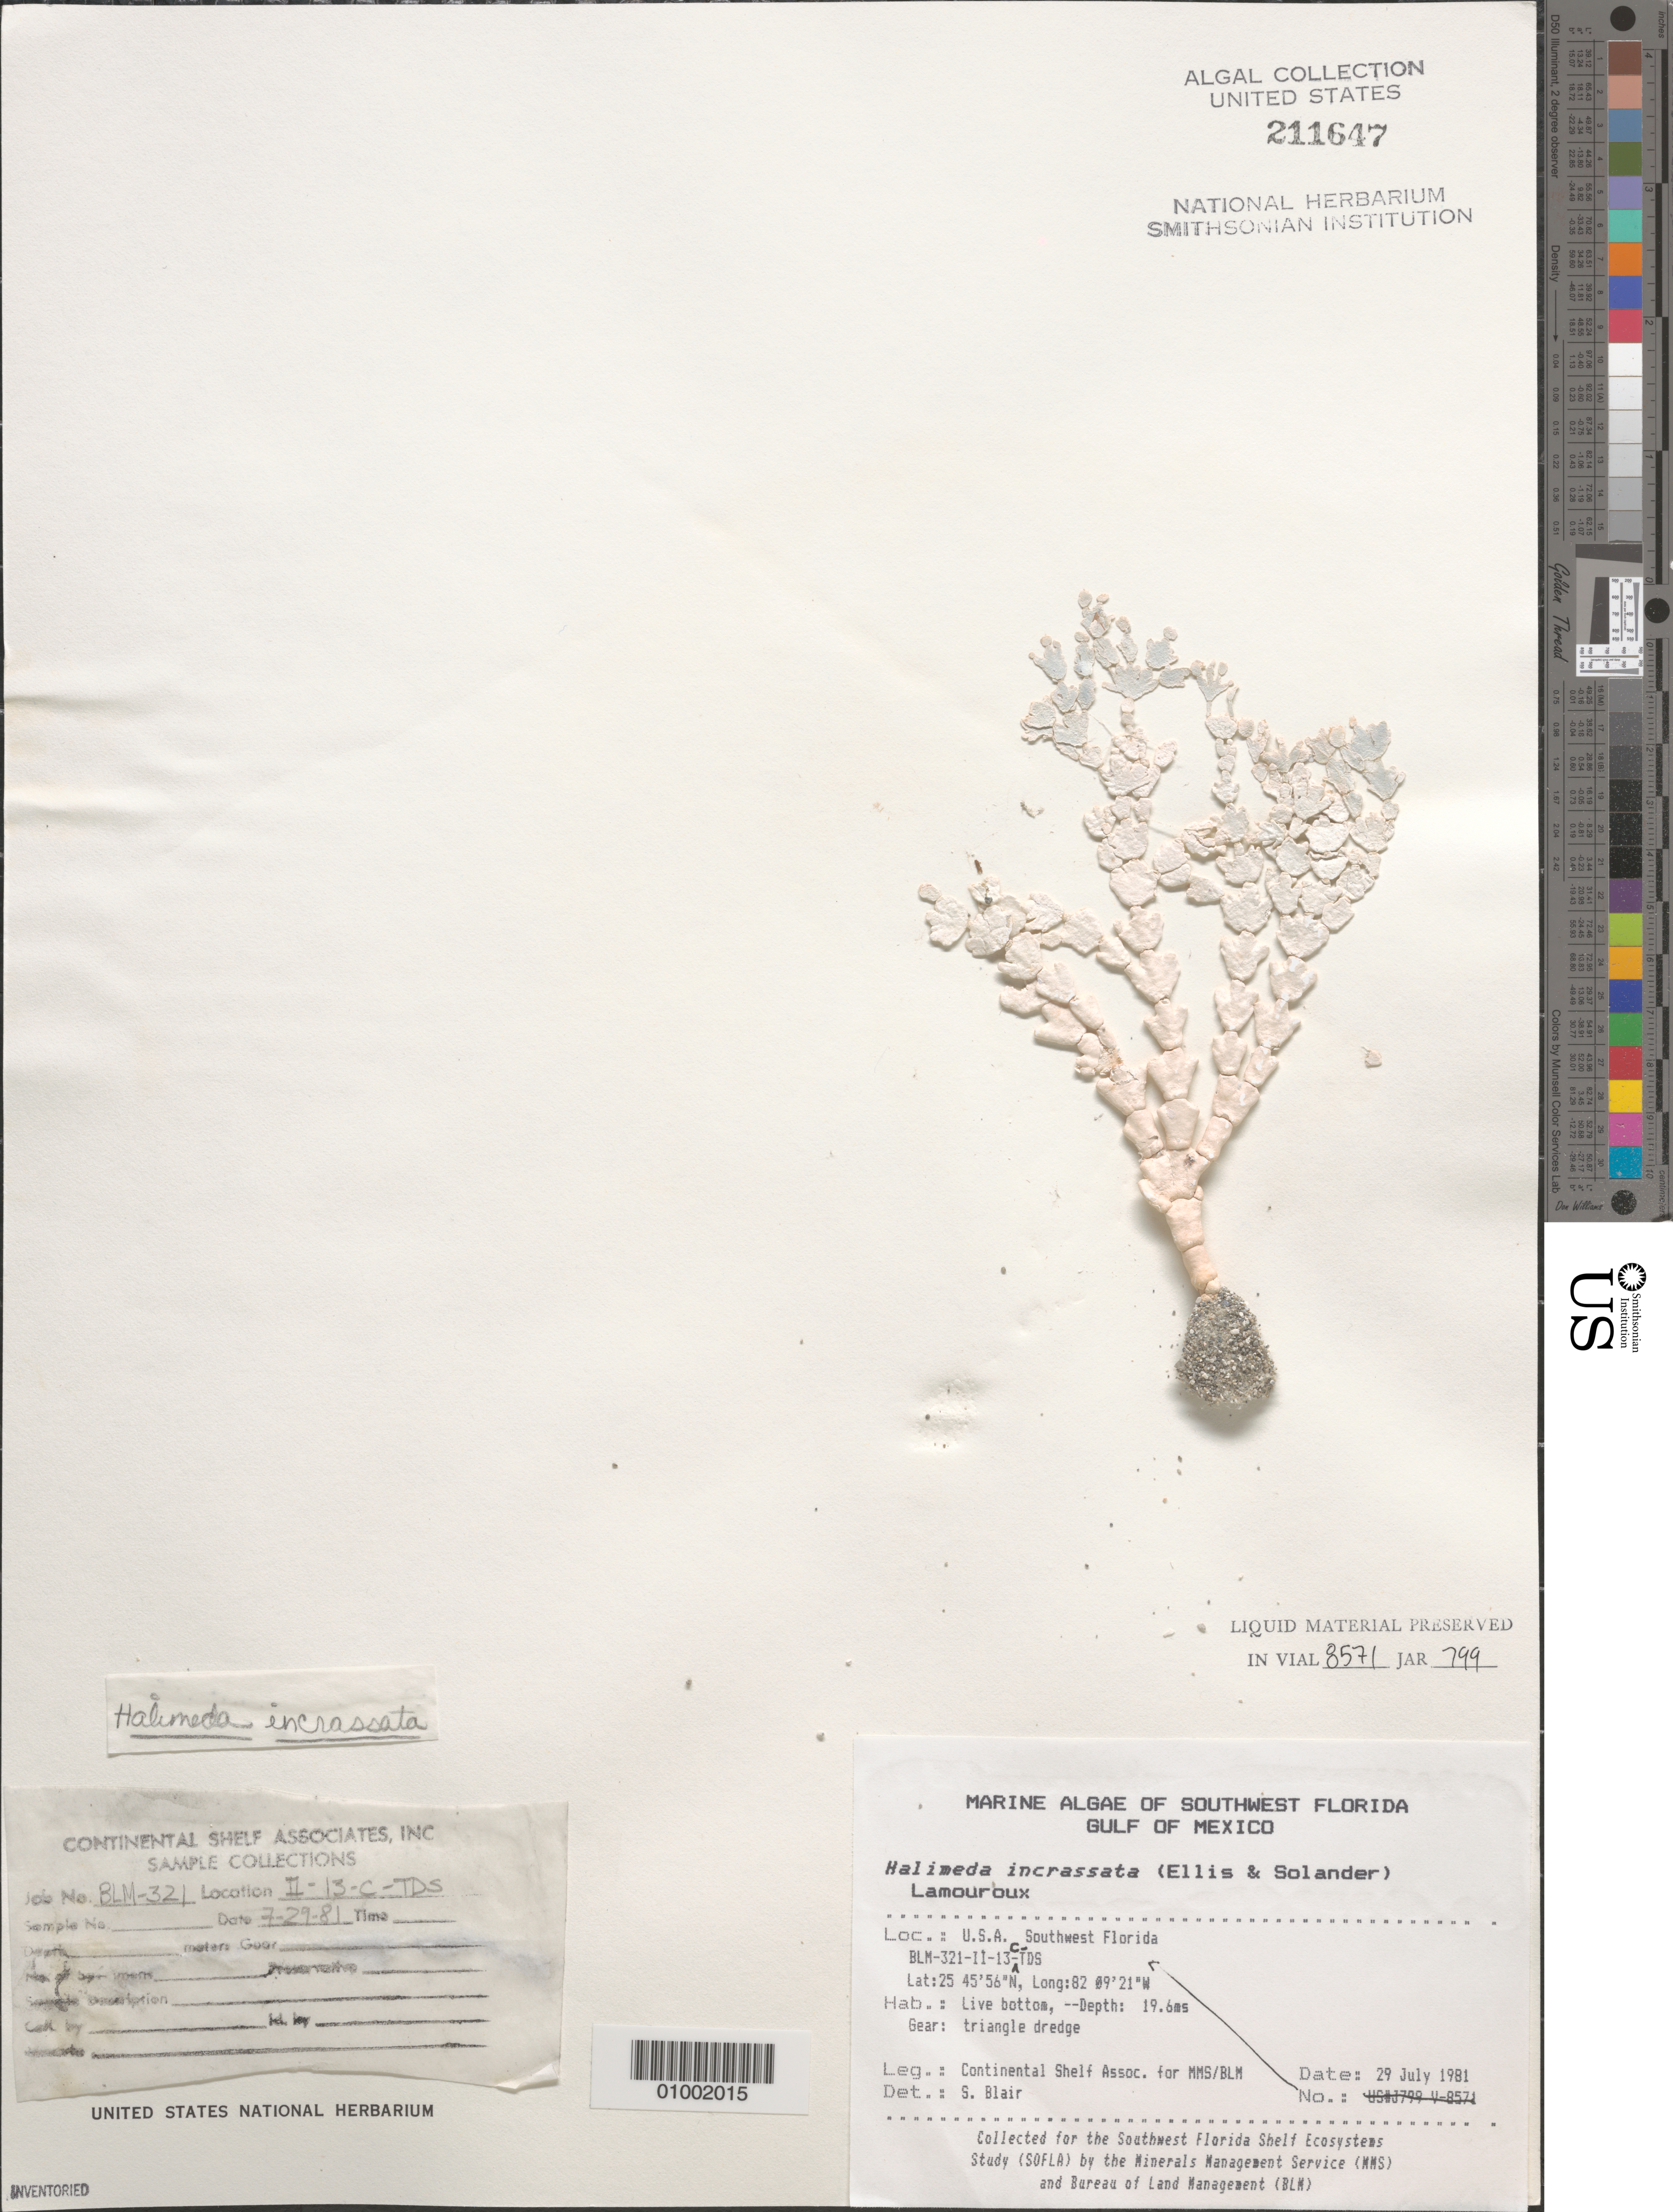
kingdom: Plantae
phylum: Chlorophyta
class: Ulvophyceae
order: Bryopsidales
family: Halimedaceae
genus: Halimeda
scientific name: Halimeda incrassata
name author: (J. Ellis) J.V.Lamouroux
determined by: Blair, S. M.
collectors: Continental Shelf Associates for the MMS/BLM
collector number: BLM-321-II-13-C-TDS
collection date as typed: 29 Jul 1981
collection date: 1981-07-29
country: United States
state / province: Florida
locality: Gulf of Mexico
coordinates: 25 45'56"N, 82 09'21"W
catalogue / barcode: US 211647